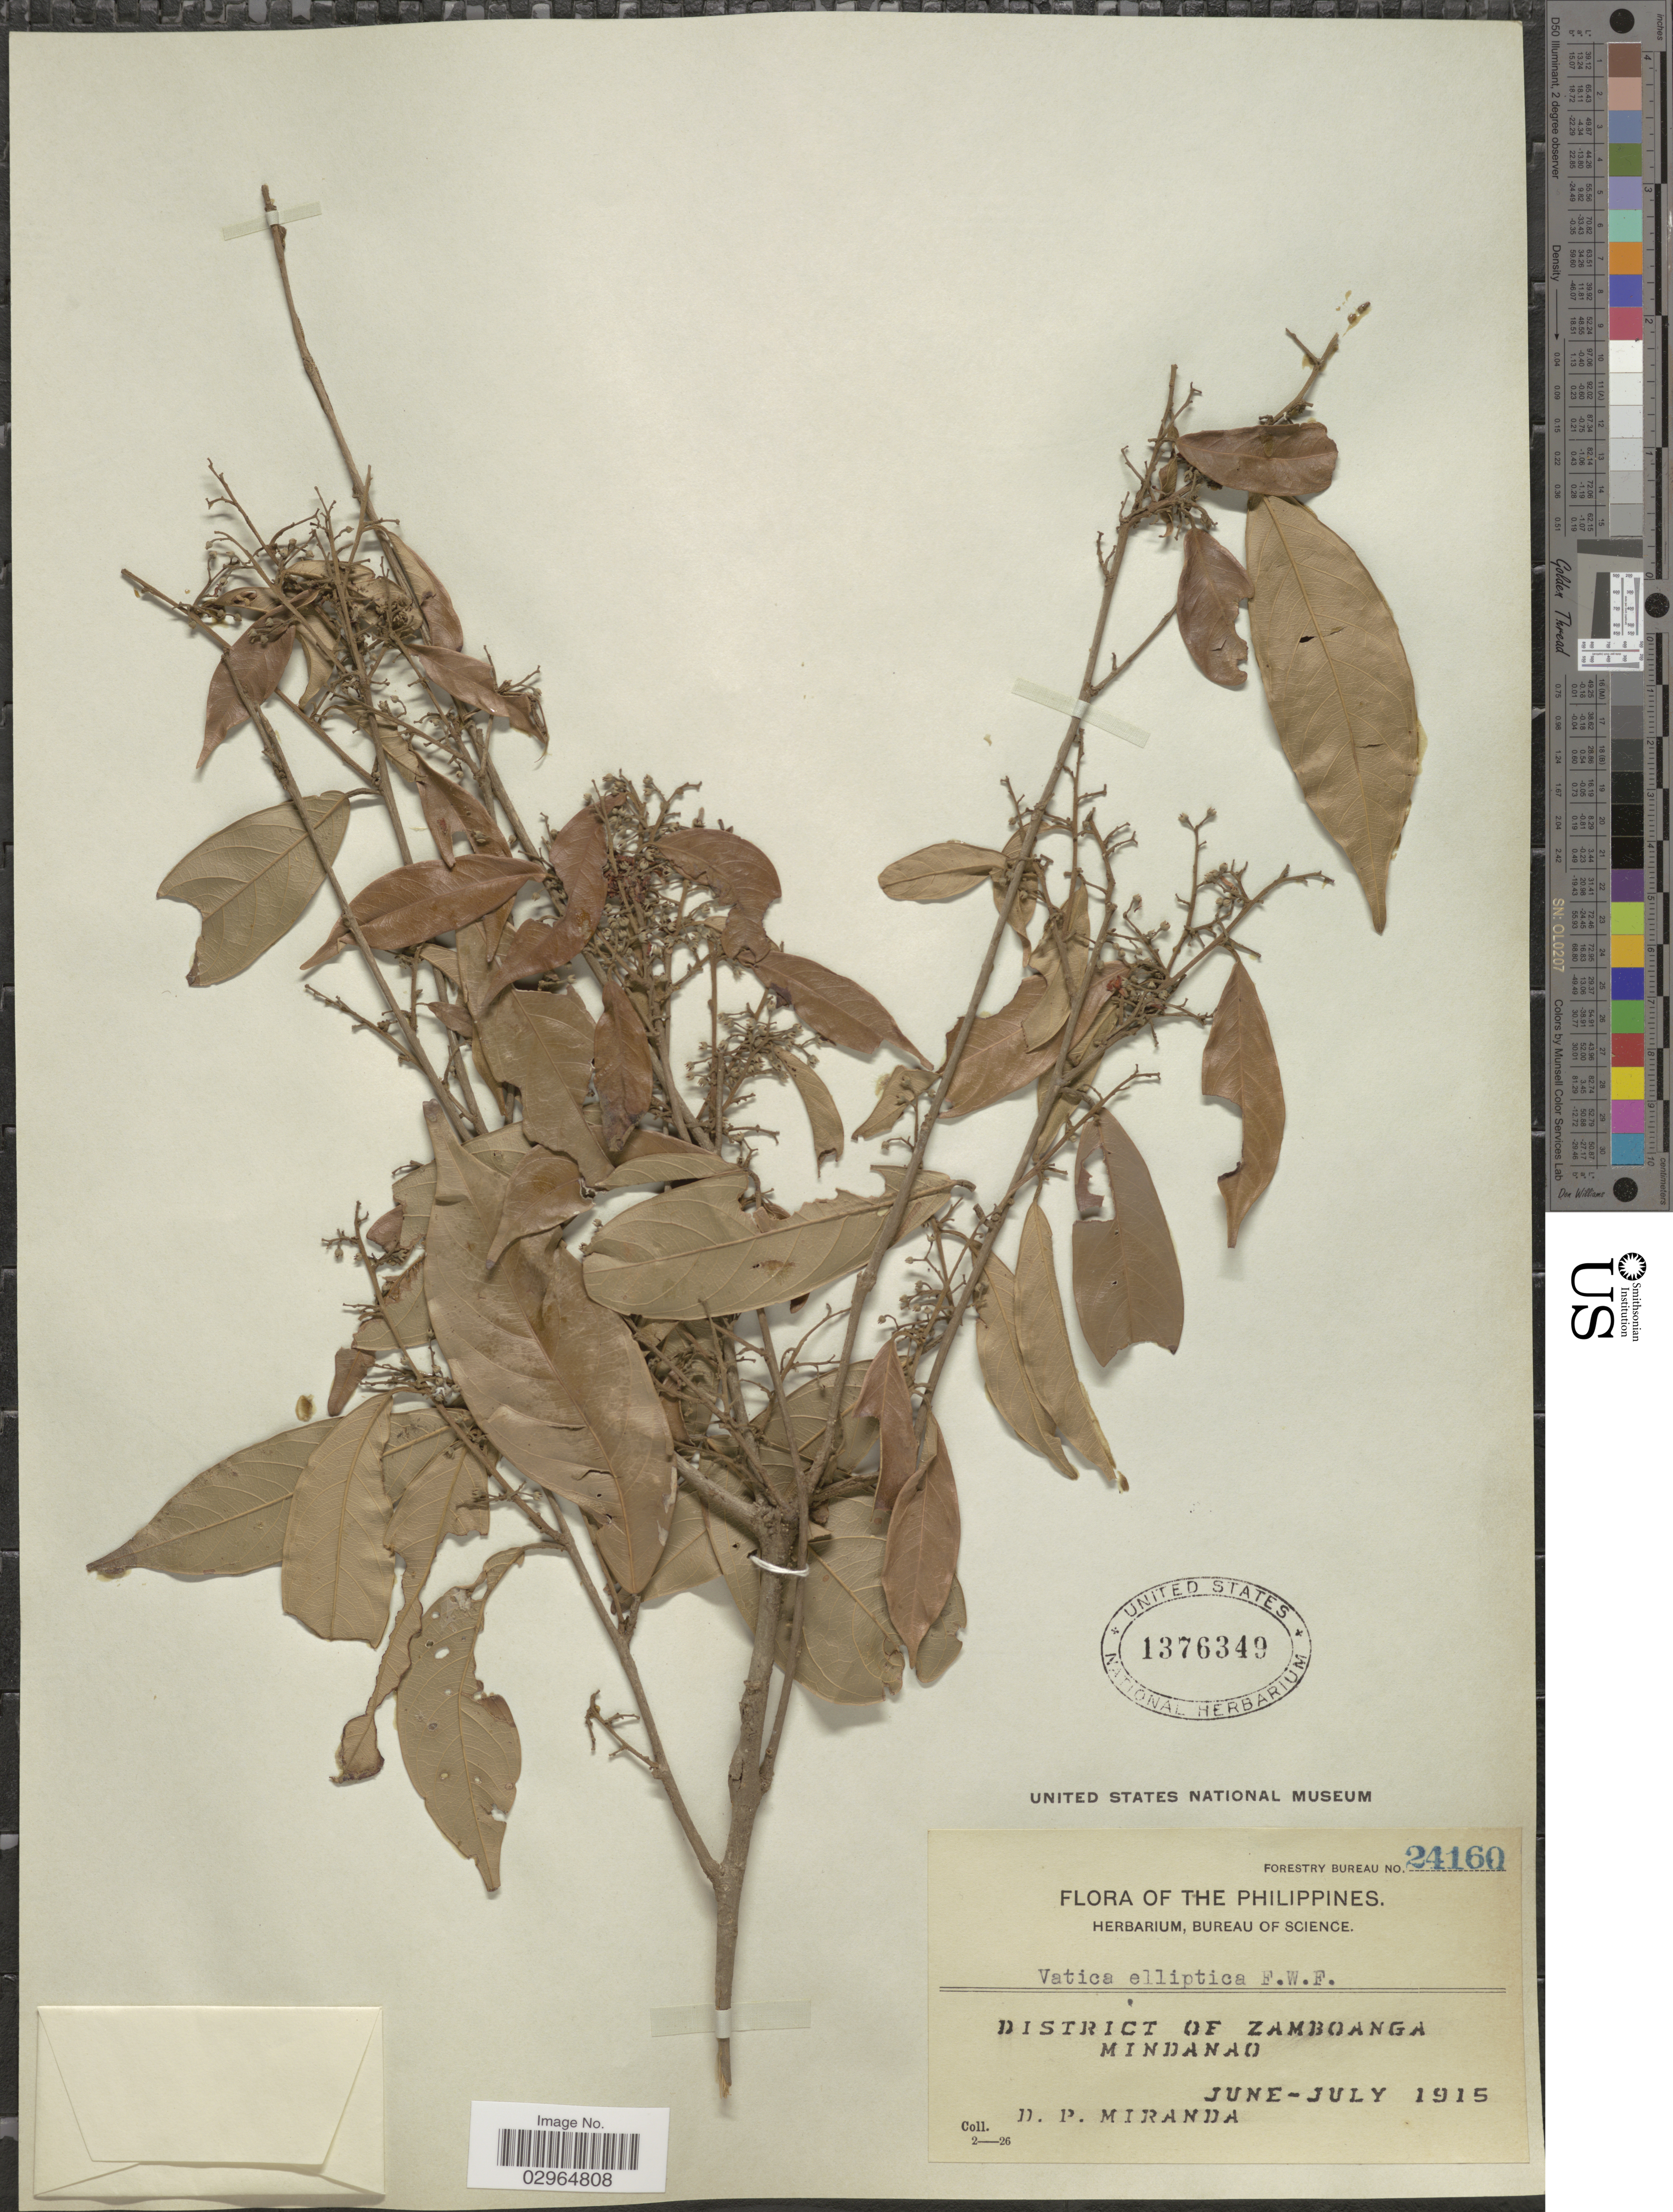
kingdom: Plantae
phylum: Tracheophyta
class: Magnoliopsida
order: Malvales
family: Dipterocarpaceae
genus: Vatica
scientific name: Vatica elliptica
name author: Foxw.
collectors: D. P. Miranda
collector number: Forestry Bureau 24160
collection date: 1915-06/1915-07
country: Philippines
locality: District of Zamboanga. Mindanao.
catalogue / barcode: US 1376349